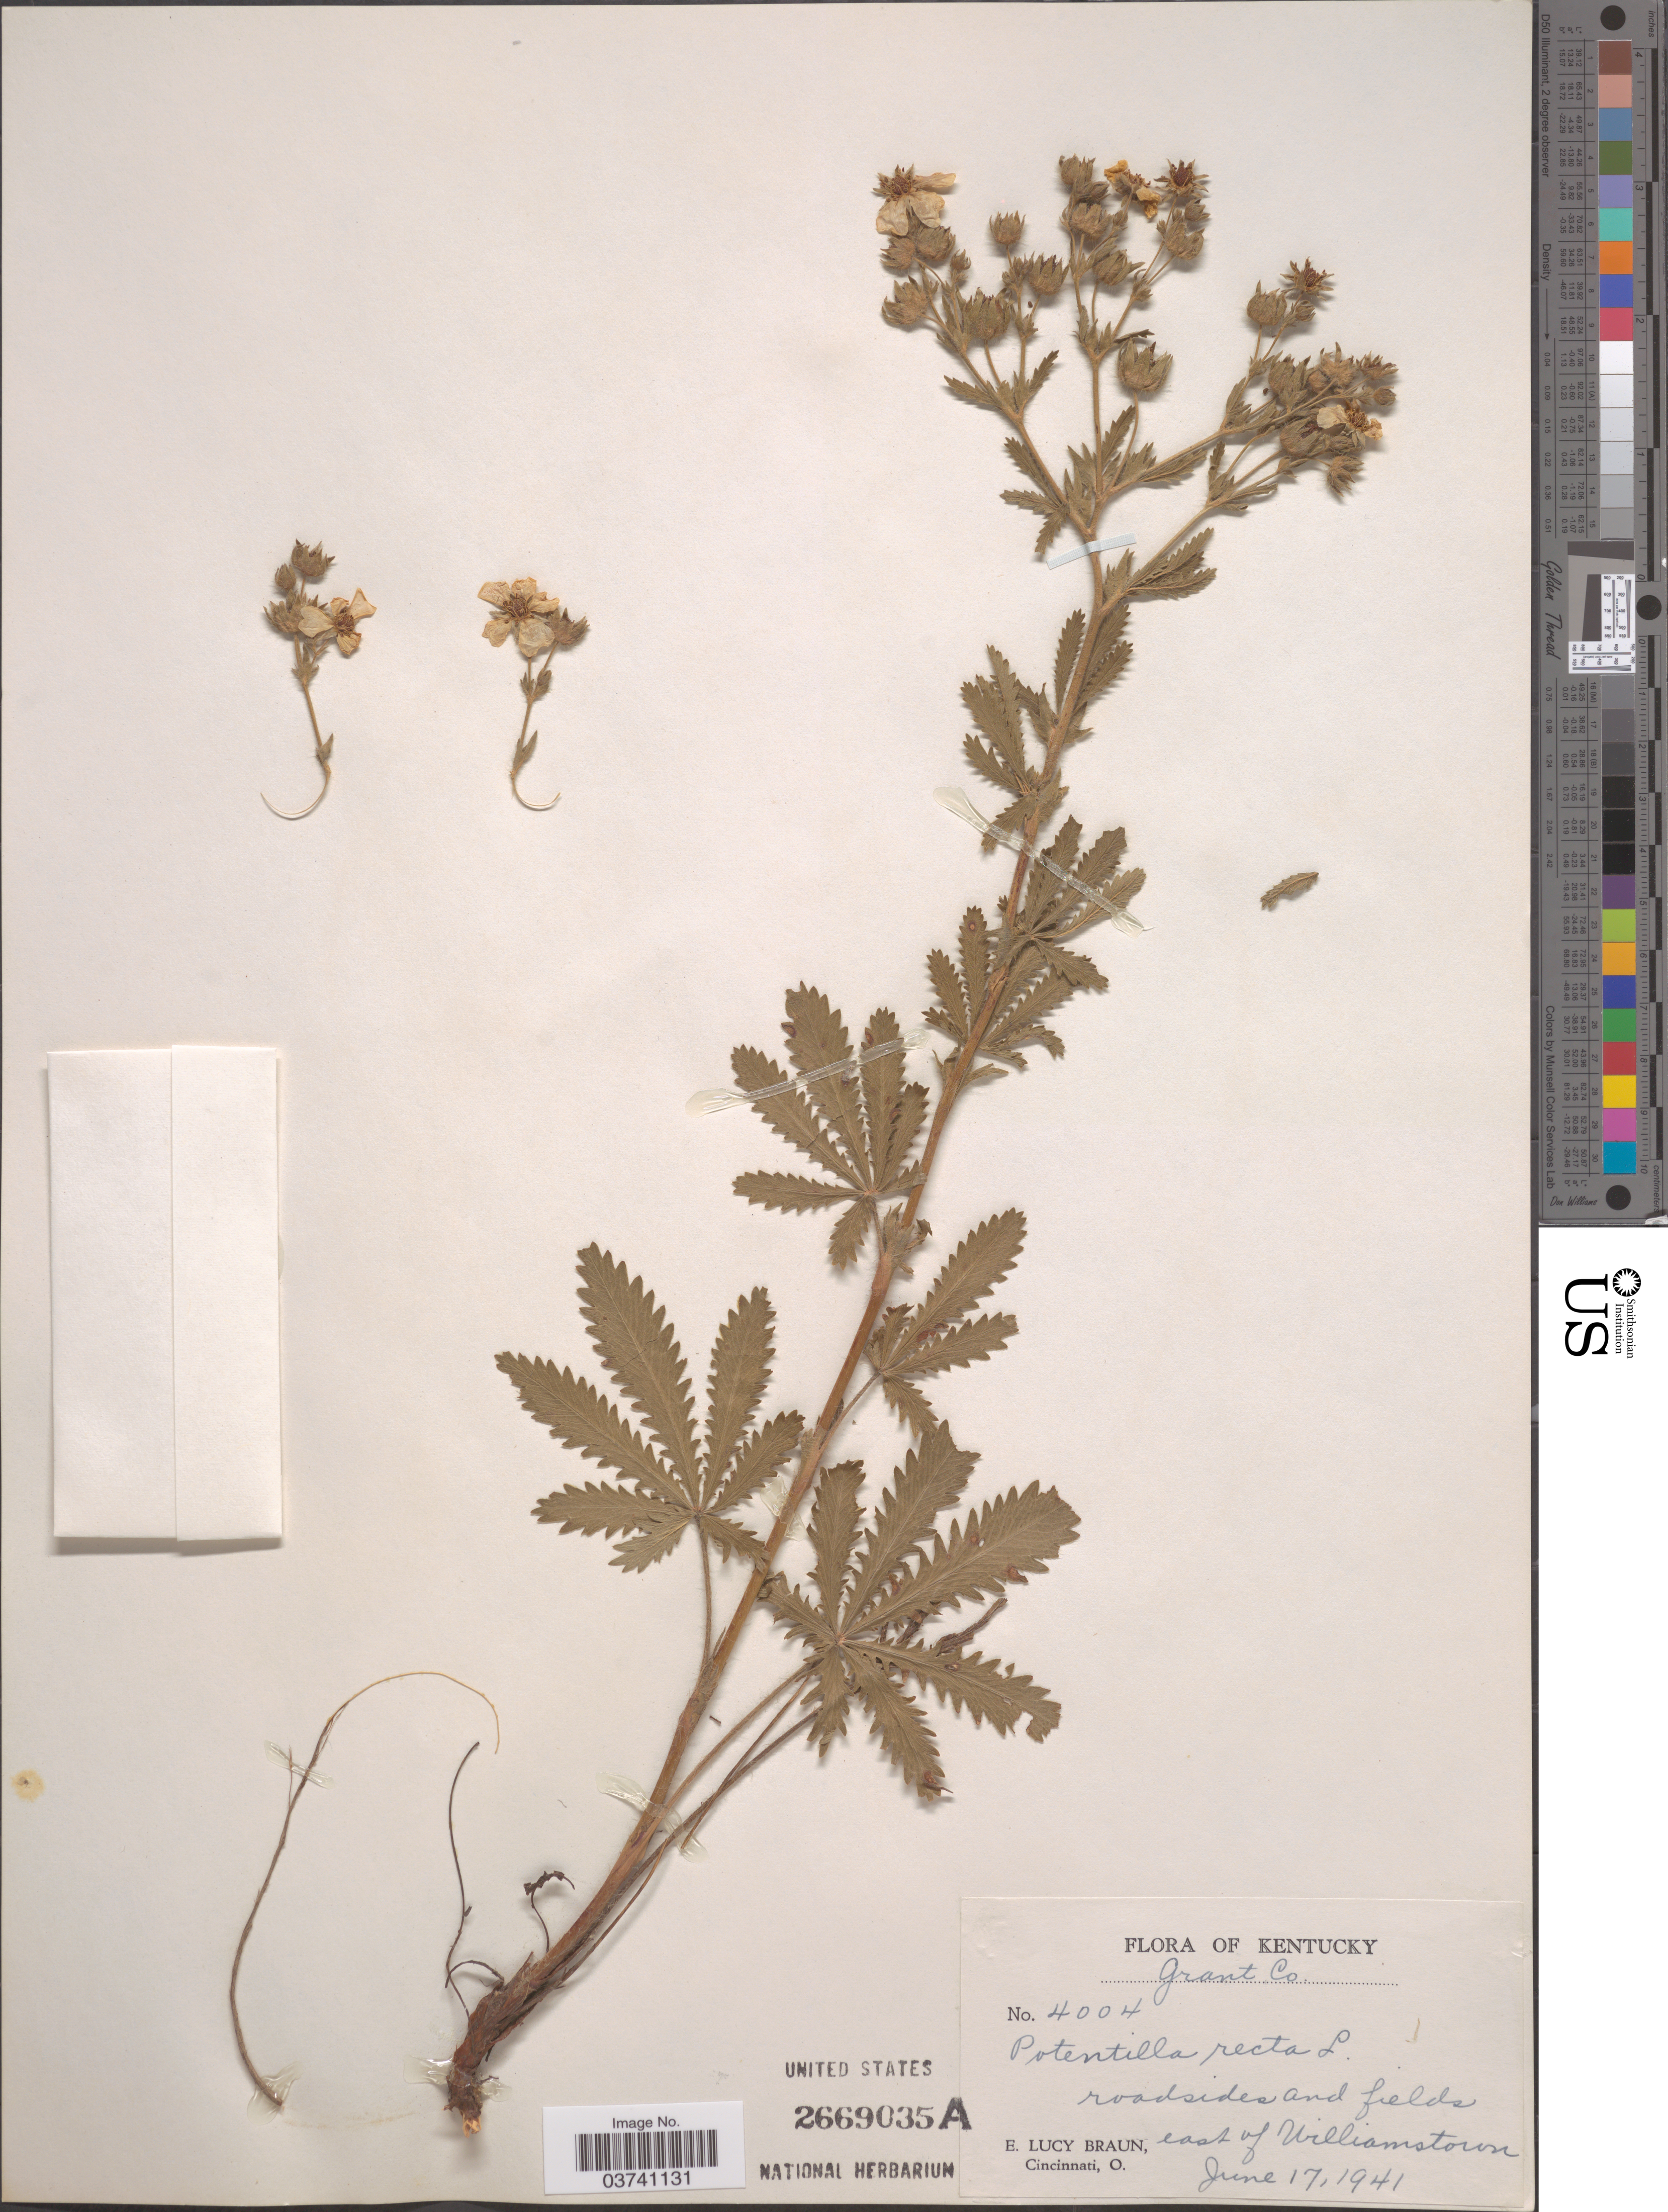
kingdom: Plantae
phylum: Tracheophyta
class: Magnoliopsida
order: Rosales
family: Rosaceae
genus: Potentilla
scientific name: Potentilla recta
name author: L.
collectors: E. L. Braun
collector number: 4004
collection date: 1941-06-17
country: United States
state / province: Kentucky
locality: Grant Co. Roadsides and fields east of Williamstown.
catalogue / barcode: US 2669035A